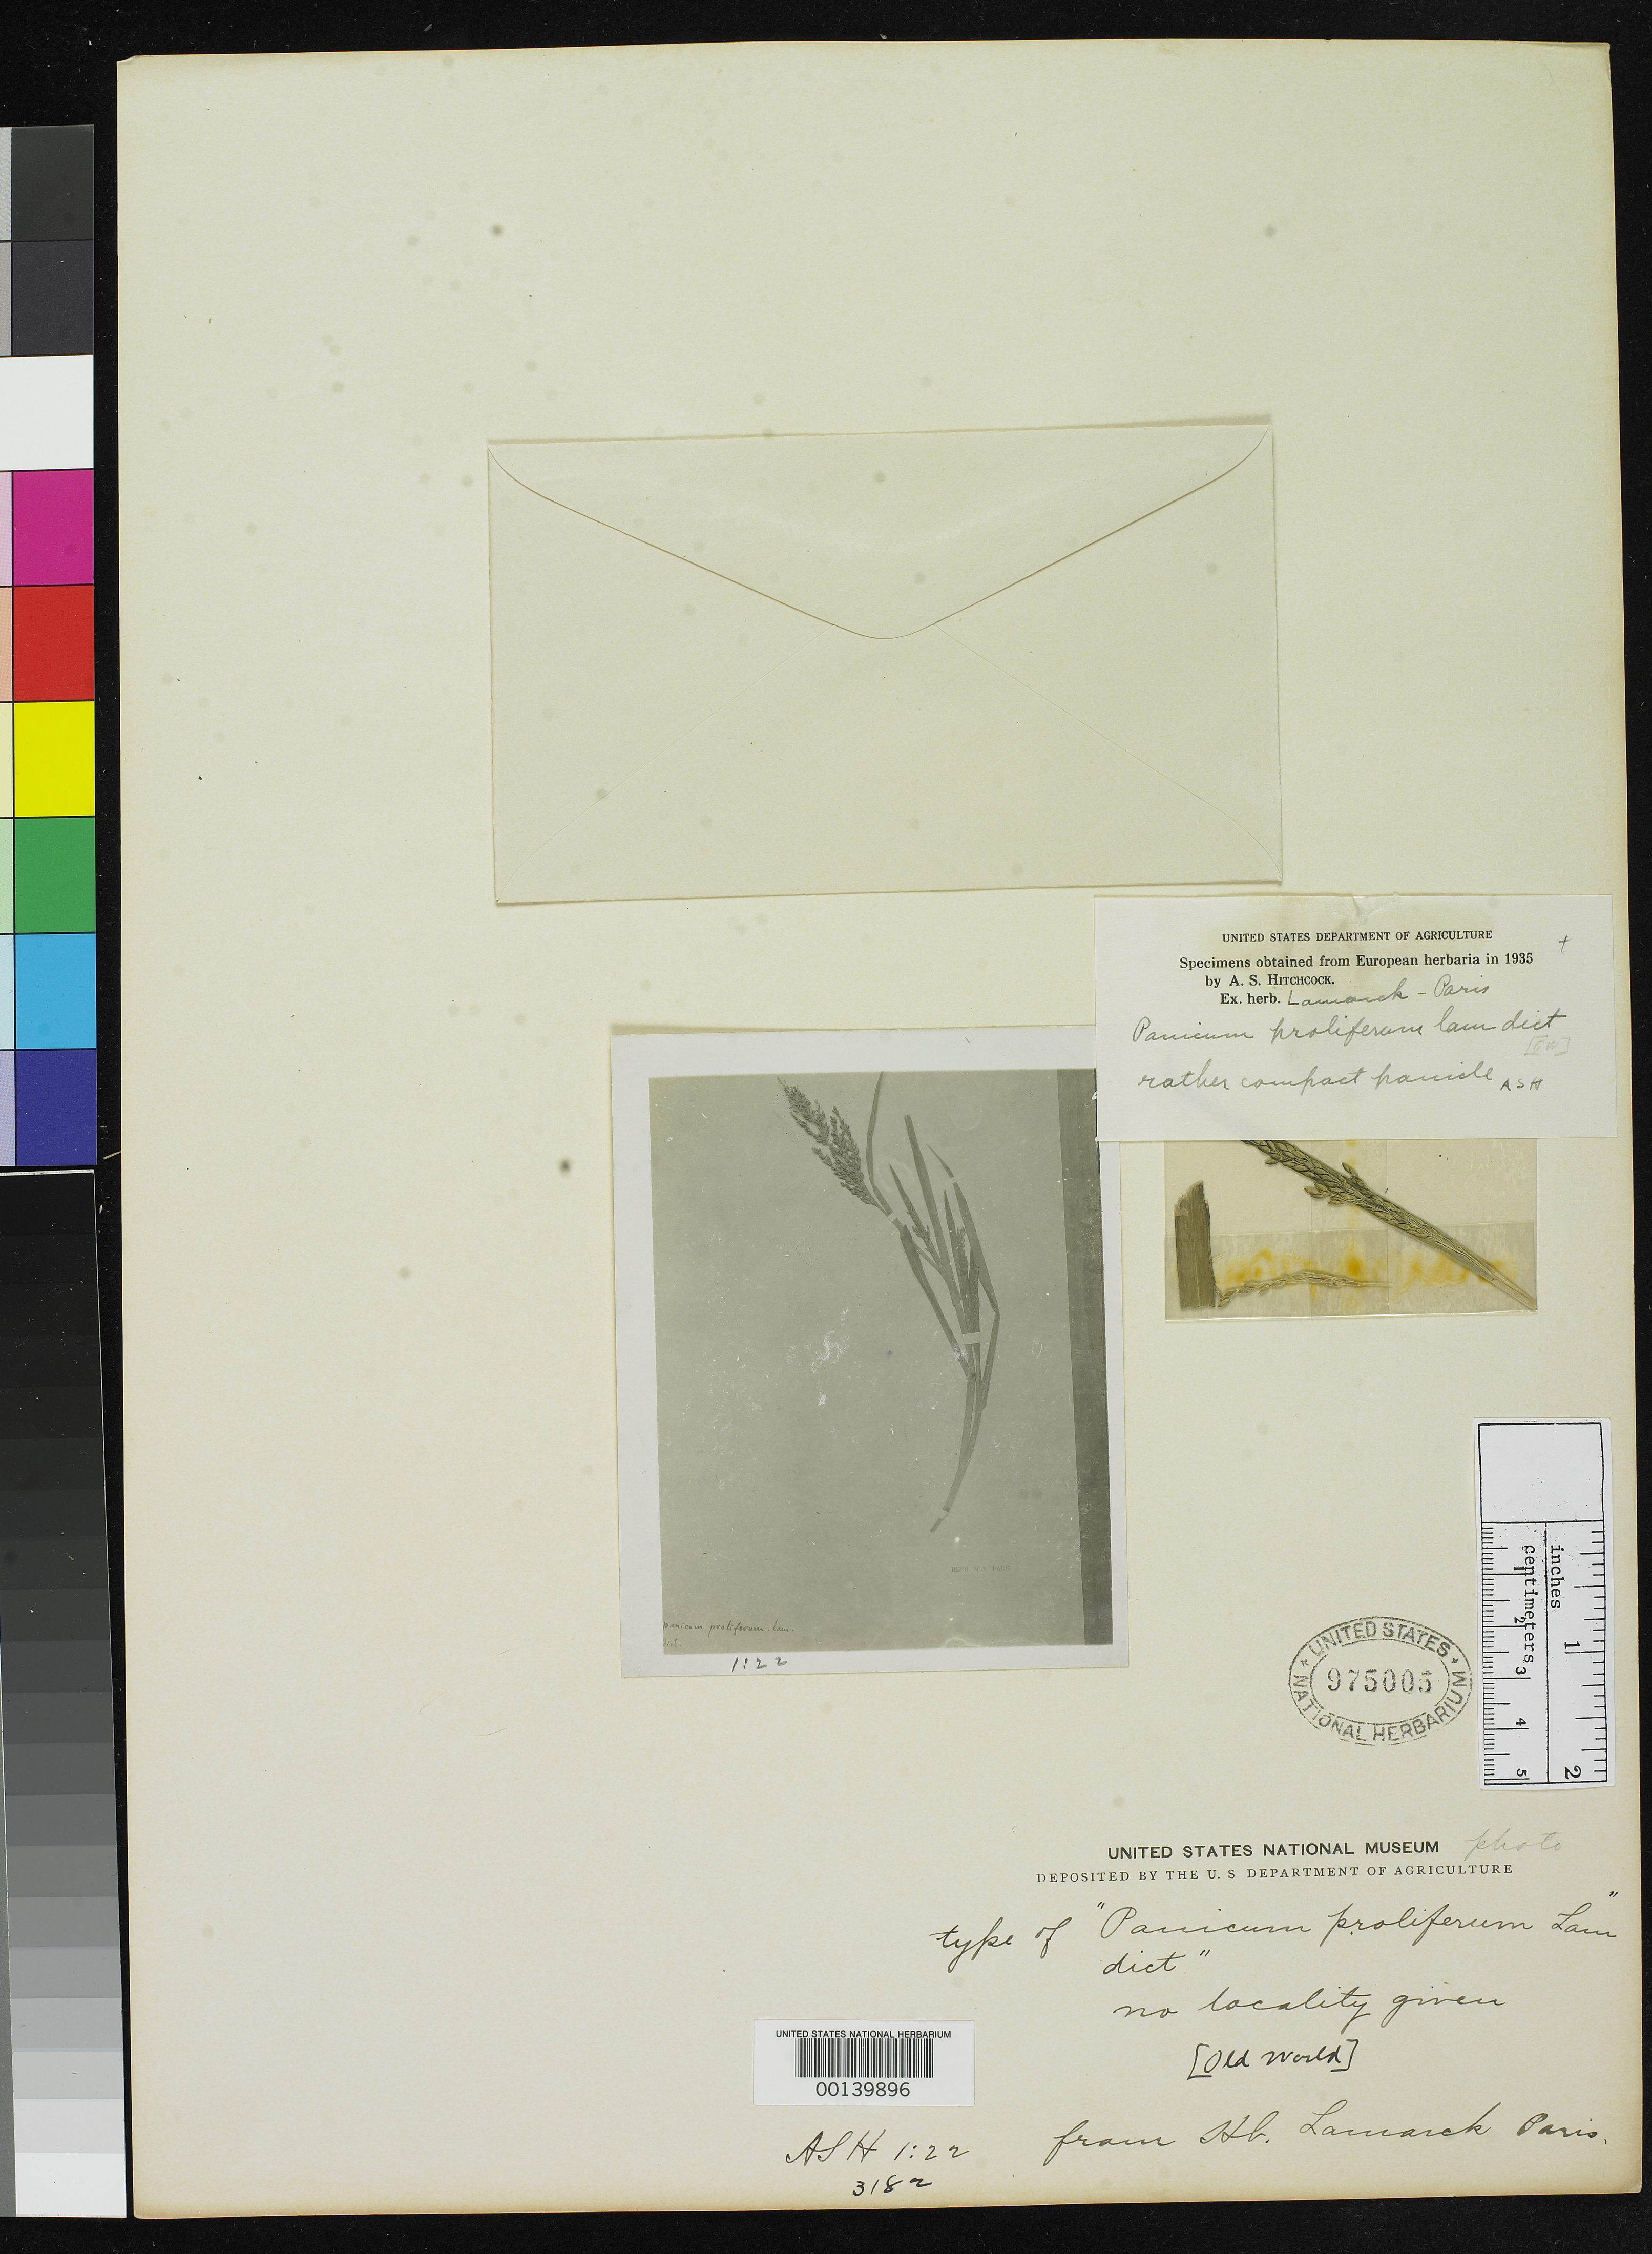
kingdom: Plantae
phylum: Tracheophyta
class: Liliopsida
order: Poales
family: Poaceae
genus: Panicum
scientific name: Panicum proliferum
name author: Lam.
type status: Type Fragment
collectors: ex herb. Lamarck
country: Panama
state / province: Chiriquí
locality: Around San Felix.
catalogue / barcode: US 975005